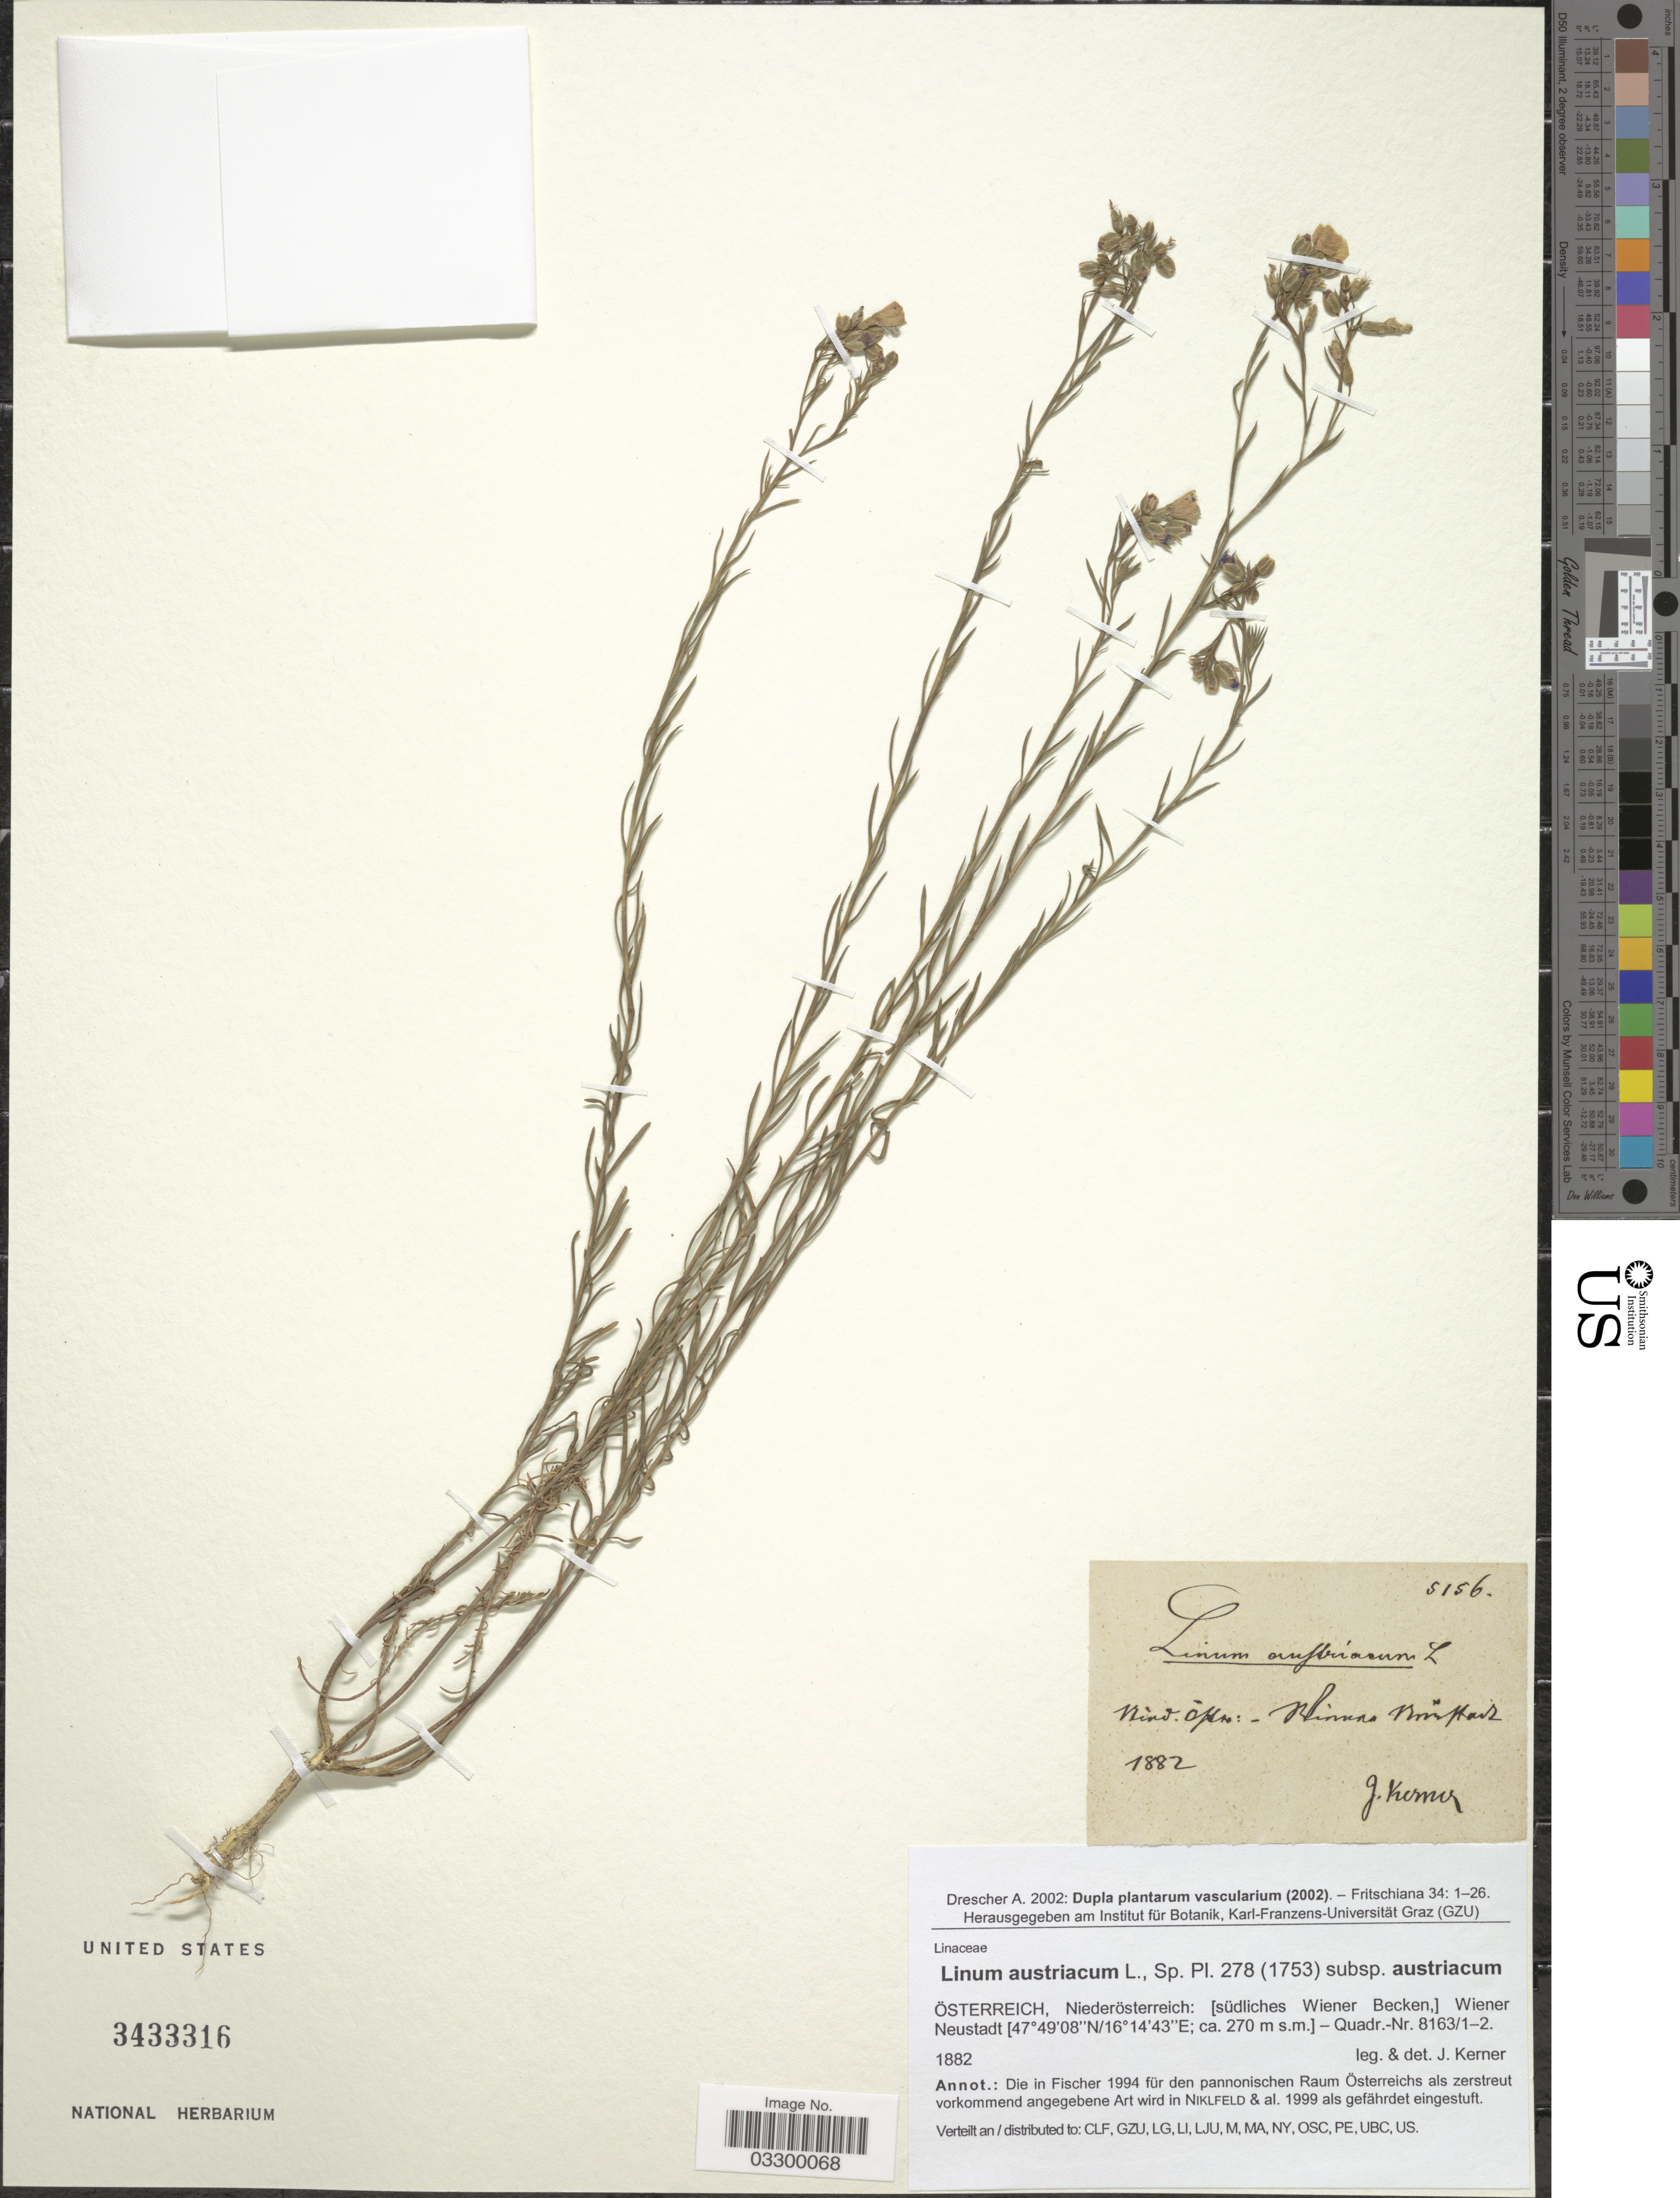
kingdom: Plantae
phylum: Tracheophyta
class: Magnoliopsida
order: Malpighiales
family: Linaceae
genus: Linum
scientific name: Linum austriacum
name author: L.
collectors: J. Kerner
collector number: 5156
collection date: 1882-01/1882-02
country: Austria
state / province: Niederosterreich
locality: Österreich, Niederösterreich: [südliches Wiener Becken], Wiener Neustadt.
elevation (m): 270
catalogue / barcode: US 3433316